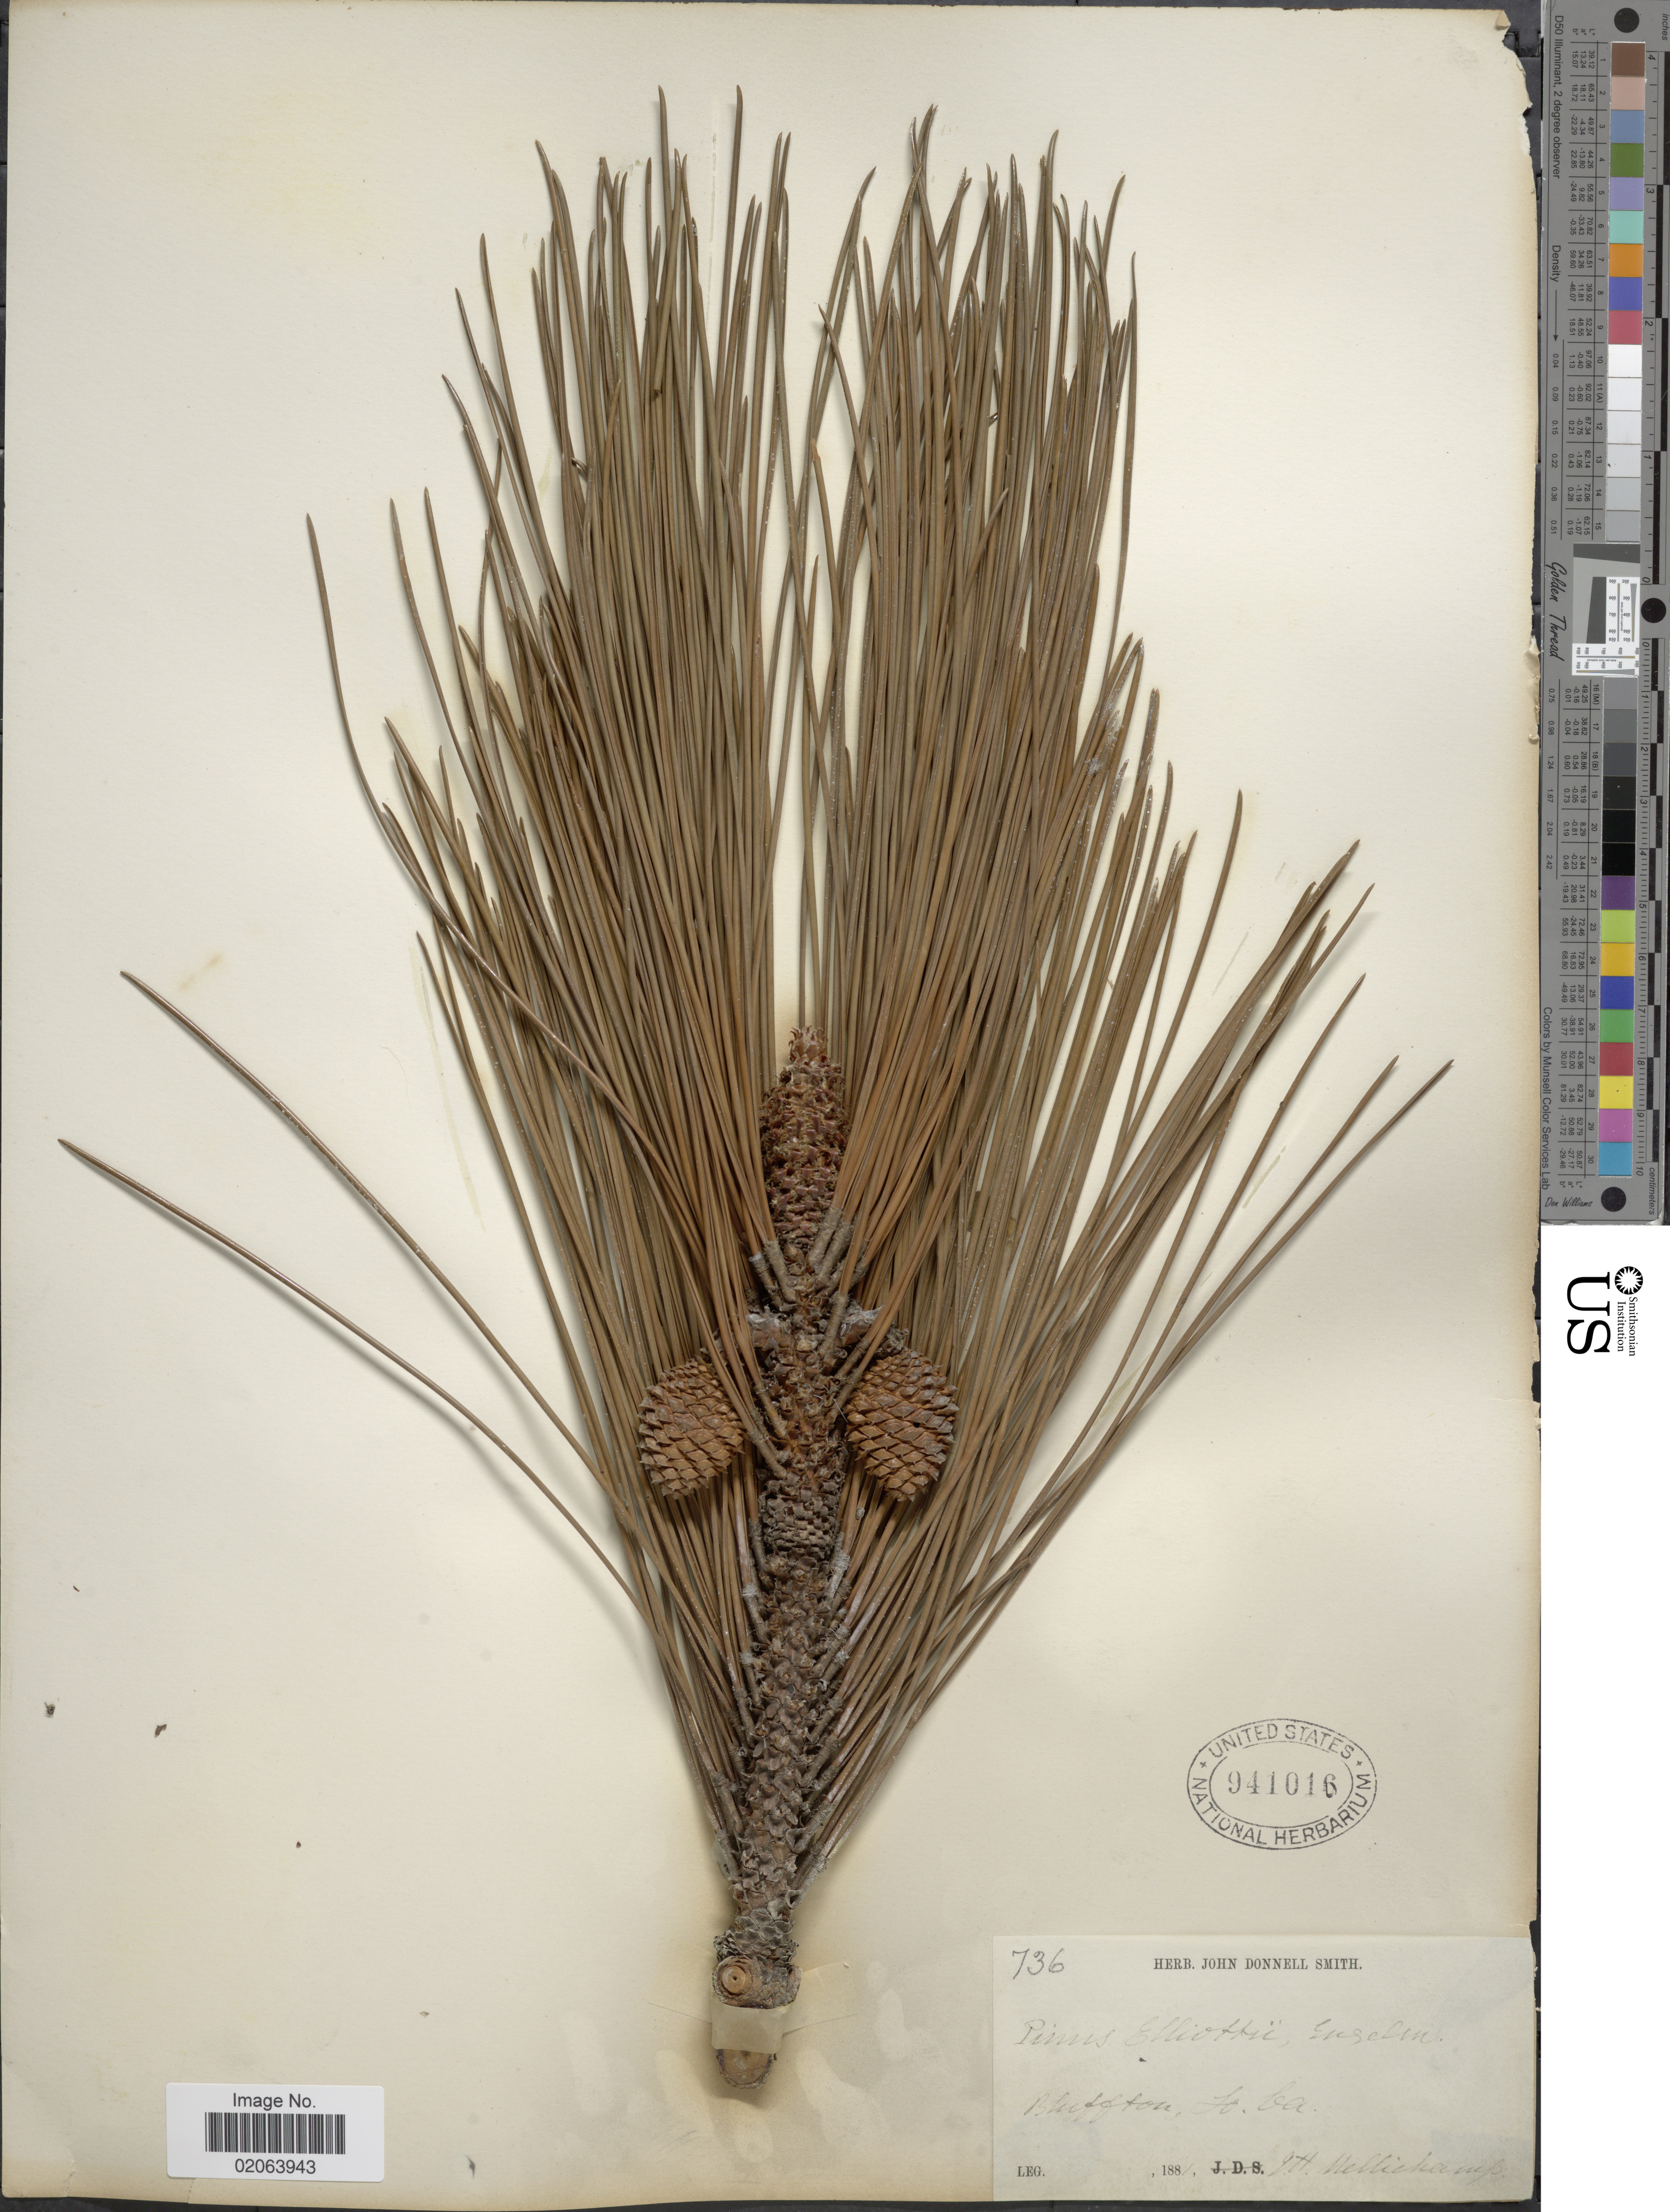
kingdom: Plantae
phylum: Tracheophyta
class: Pinopsida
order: Pinales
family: Pinaceae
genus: Pinus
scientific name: Pinus elliottii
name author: Engelm.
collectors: J. H. Mellichamp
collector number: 736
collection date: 1881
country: United States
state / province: South Carolina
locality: Bluffton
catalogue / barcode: US 941016